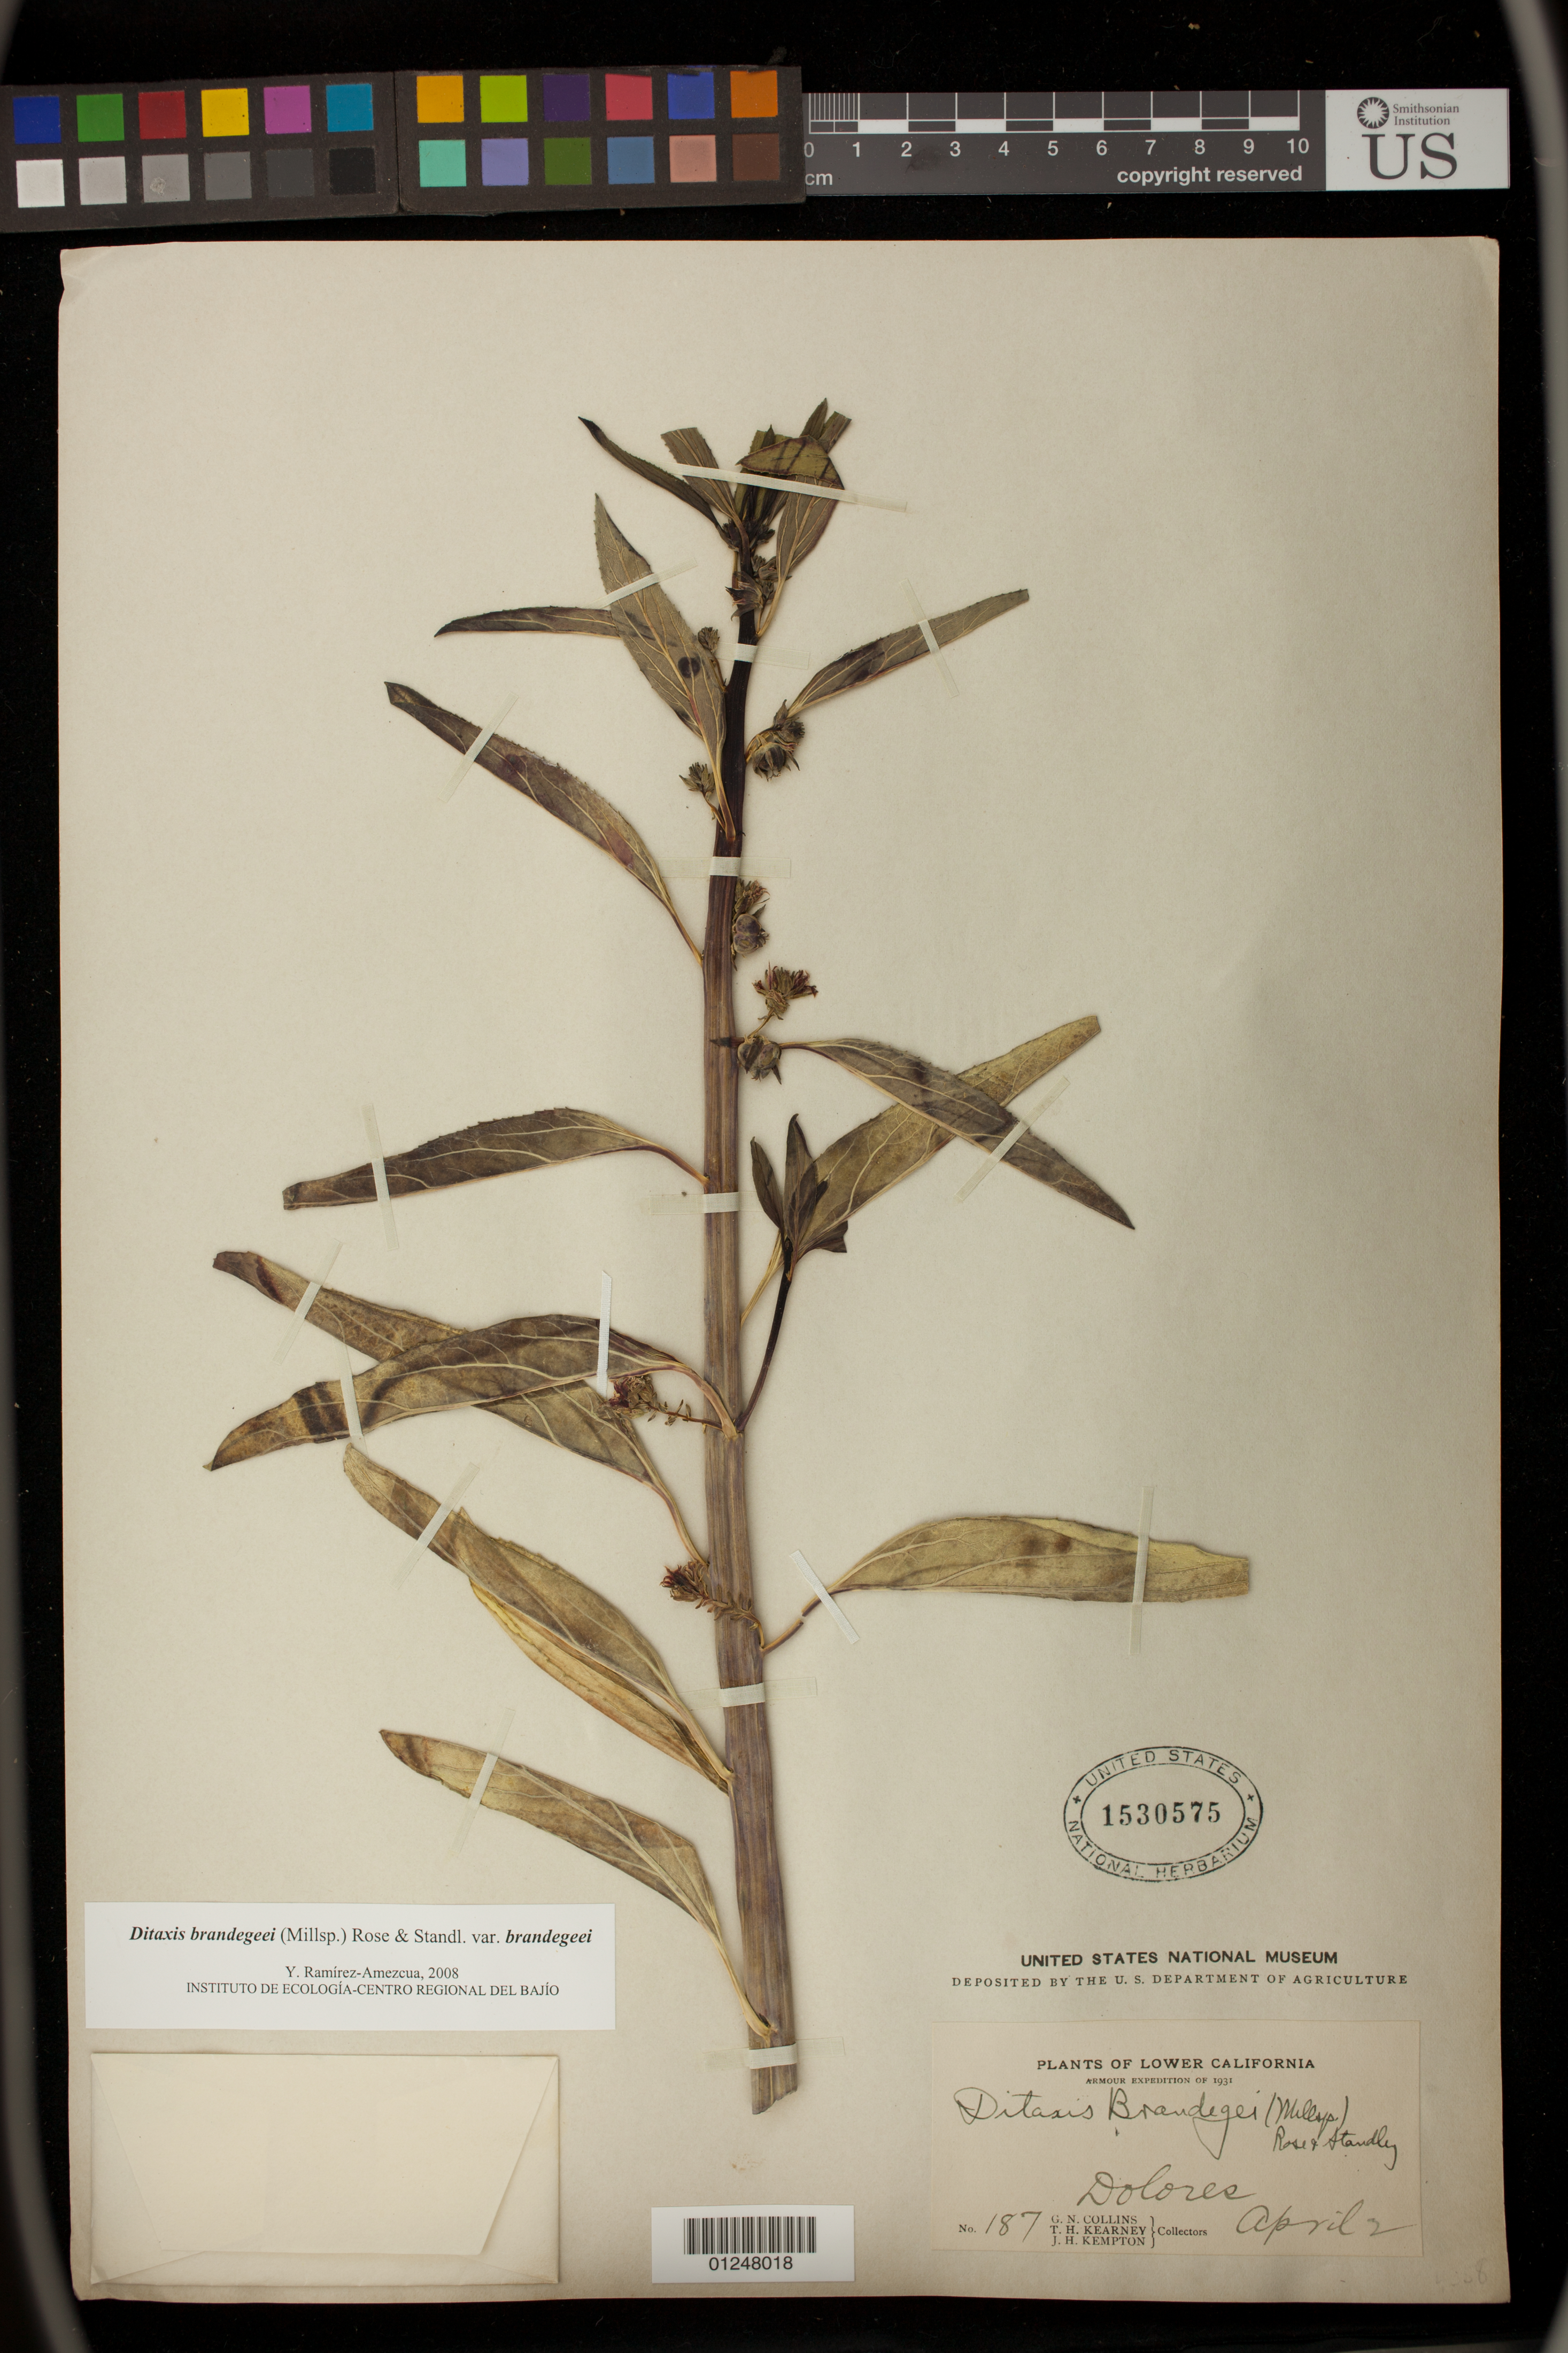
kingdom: Plantae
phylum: Tracheophyta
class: Magnoliopsida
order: Malpighiales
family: Euphorbiaceae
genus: Argythamnia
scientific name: Argythamnia brandegeei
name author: Millsp.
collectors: G. N. Collins, T. H. Kearney & J. H. Kempton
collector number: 187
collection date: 1931-04-02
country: Mexico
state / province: Baja California Sur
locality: Lower California. Dolores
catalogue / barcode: US 1530575